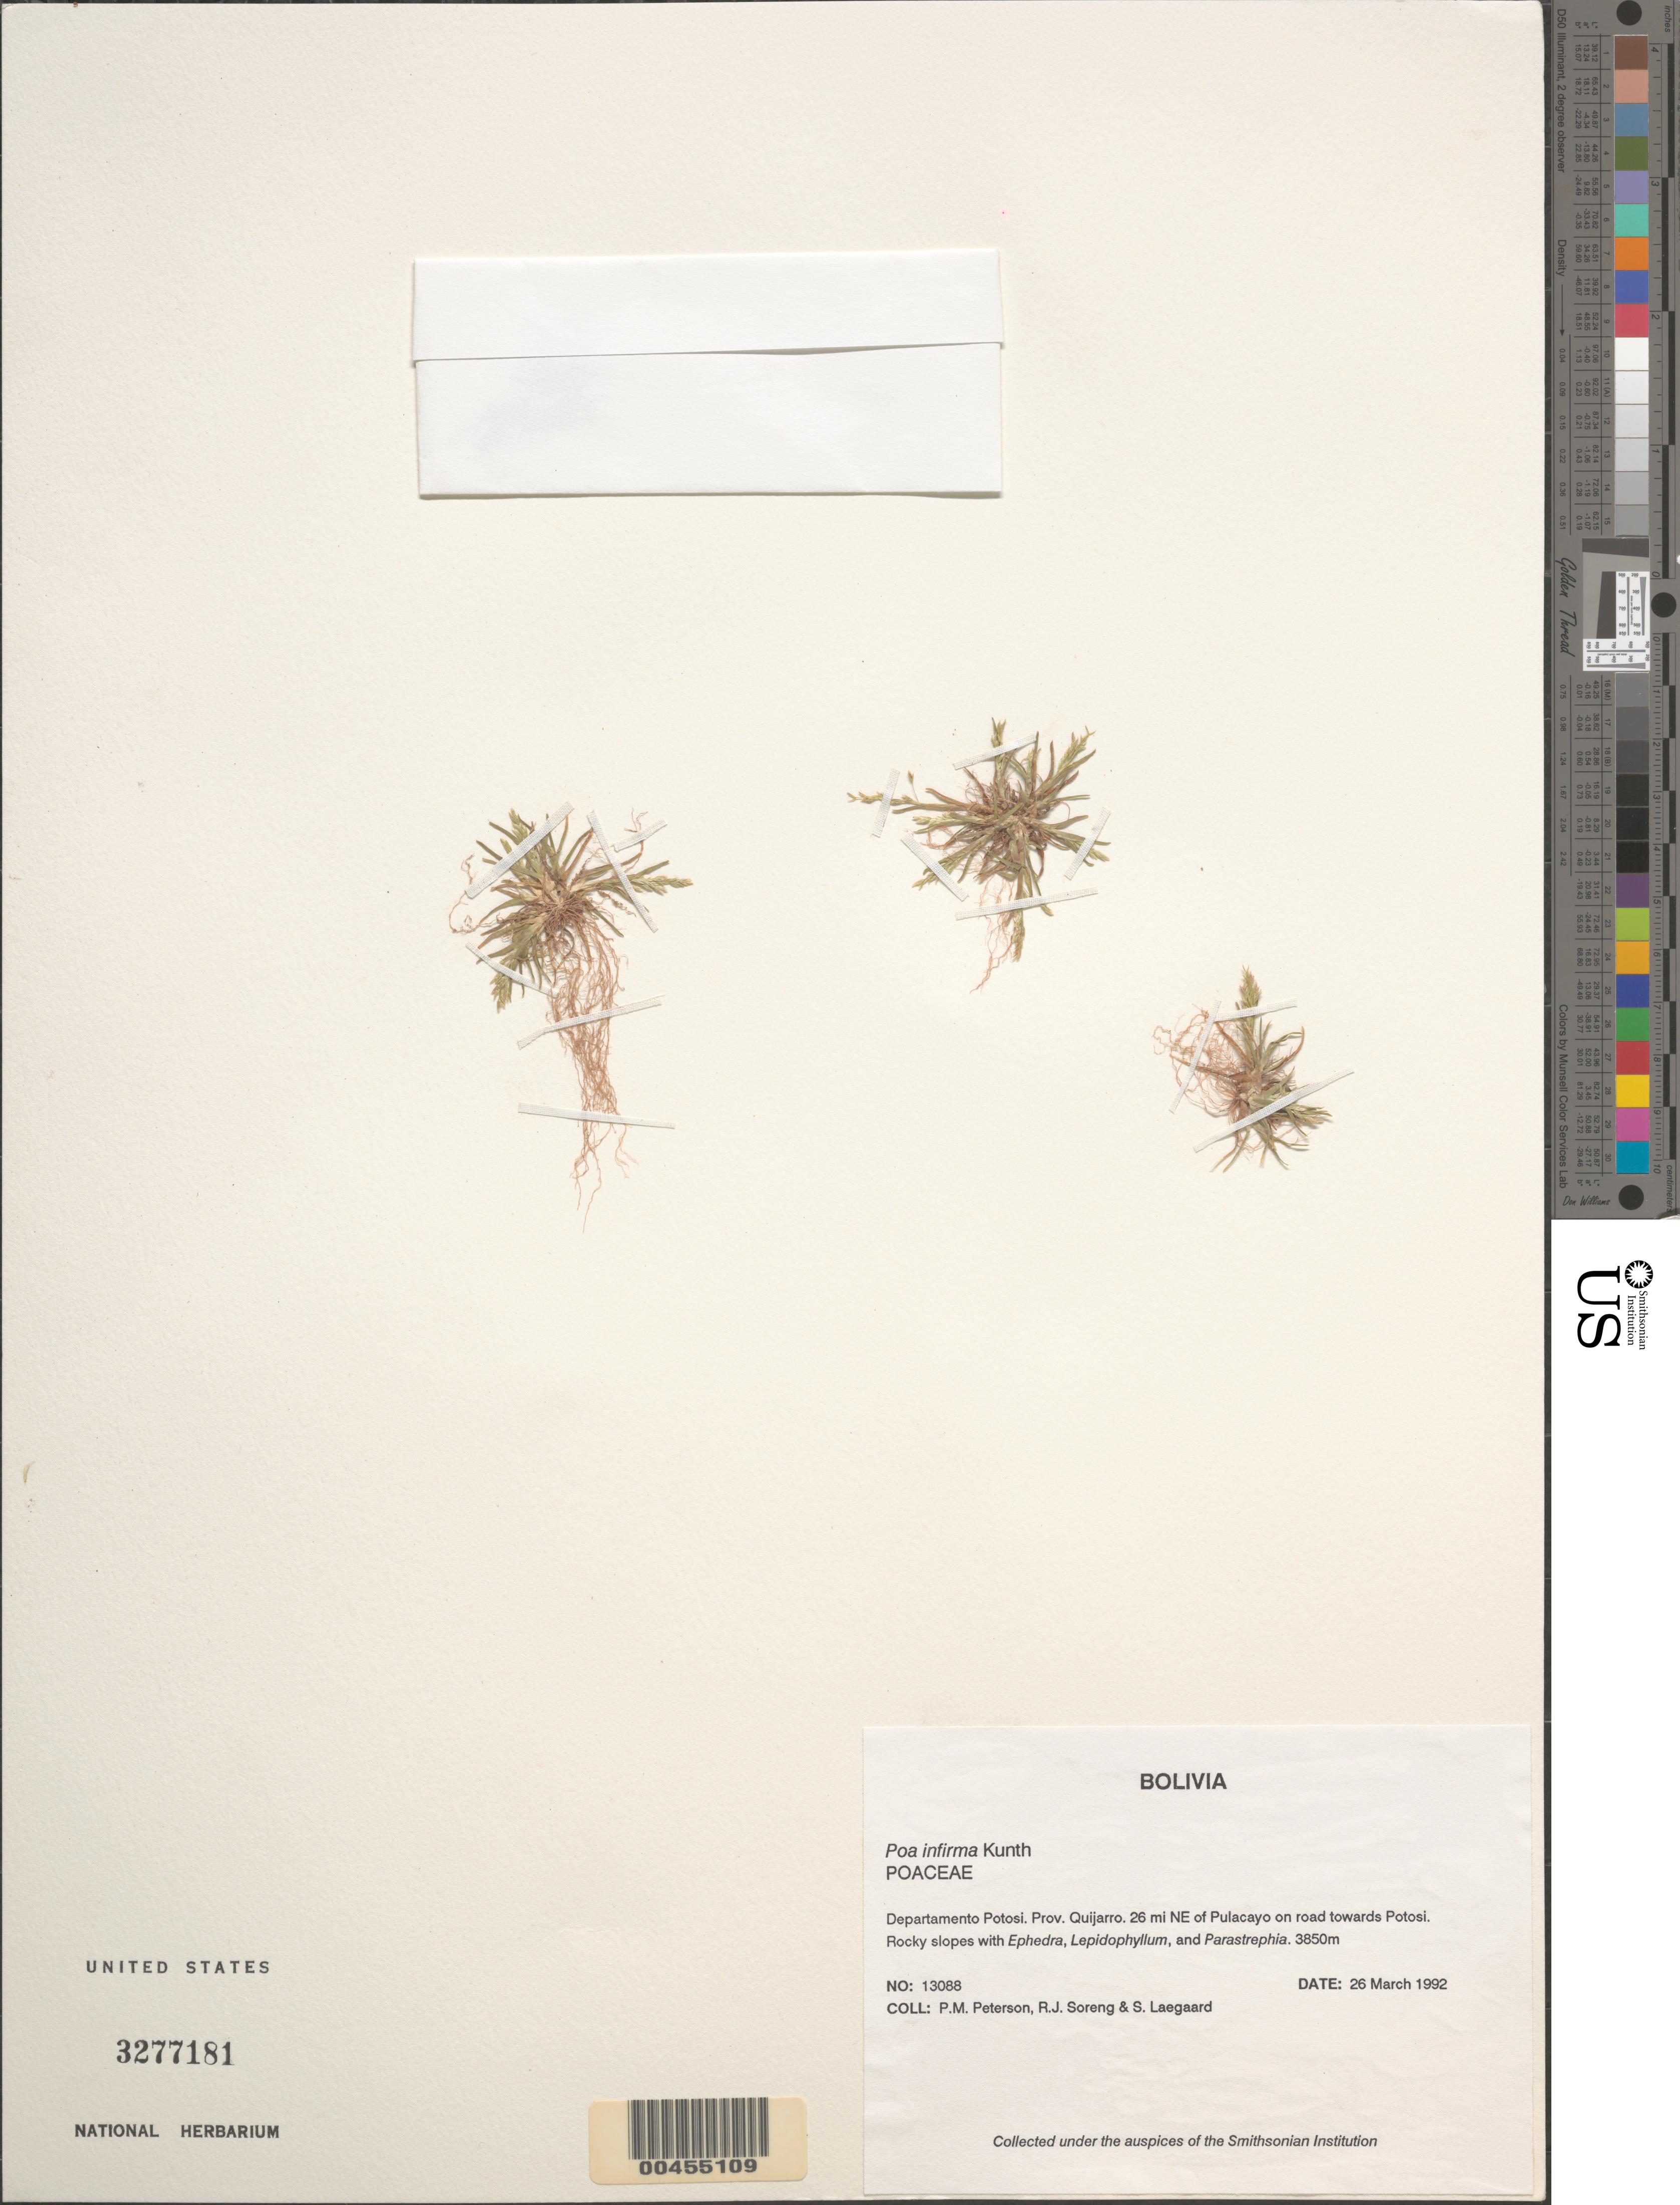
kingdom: Plantae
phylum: Tracheophyta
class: Liliopsida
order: Poales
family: Poaceae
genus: Poa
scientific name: Poa infirma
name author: Kunth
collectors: P. M. Peterson, R. J. Soreng & S. Lægaard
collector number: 13088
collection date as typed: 26 Mar 1992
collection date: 1992-03-26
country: Bolivia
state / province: Potosí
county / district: Quijarro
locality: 26 mi NE of Pulacayo on road towards Potosi.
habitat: Rocky slopes with Ephedra, Lepidophyllum, and Parastrephia.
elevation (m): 3850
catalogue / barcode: US 3277181